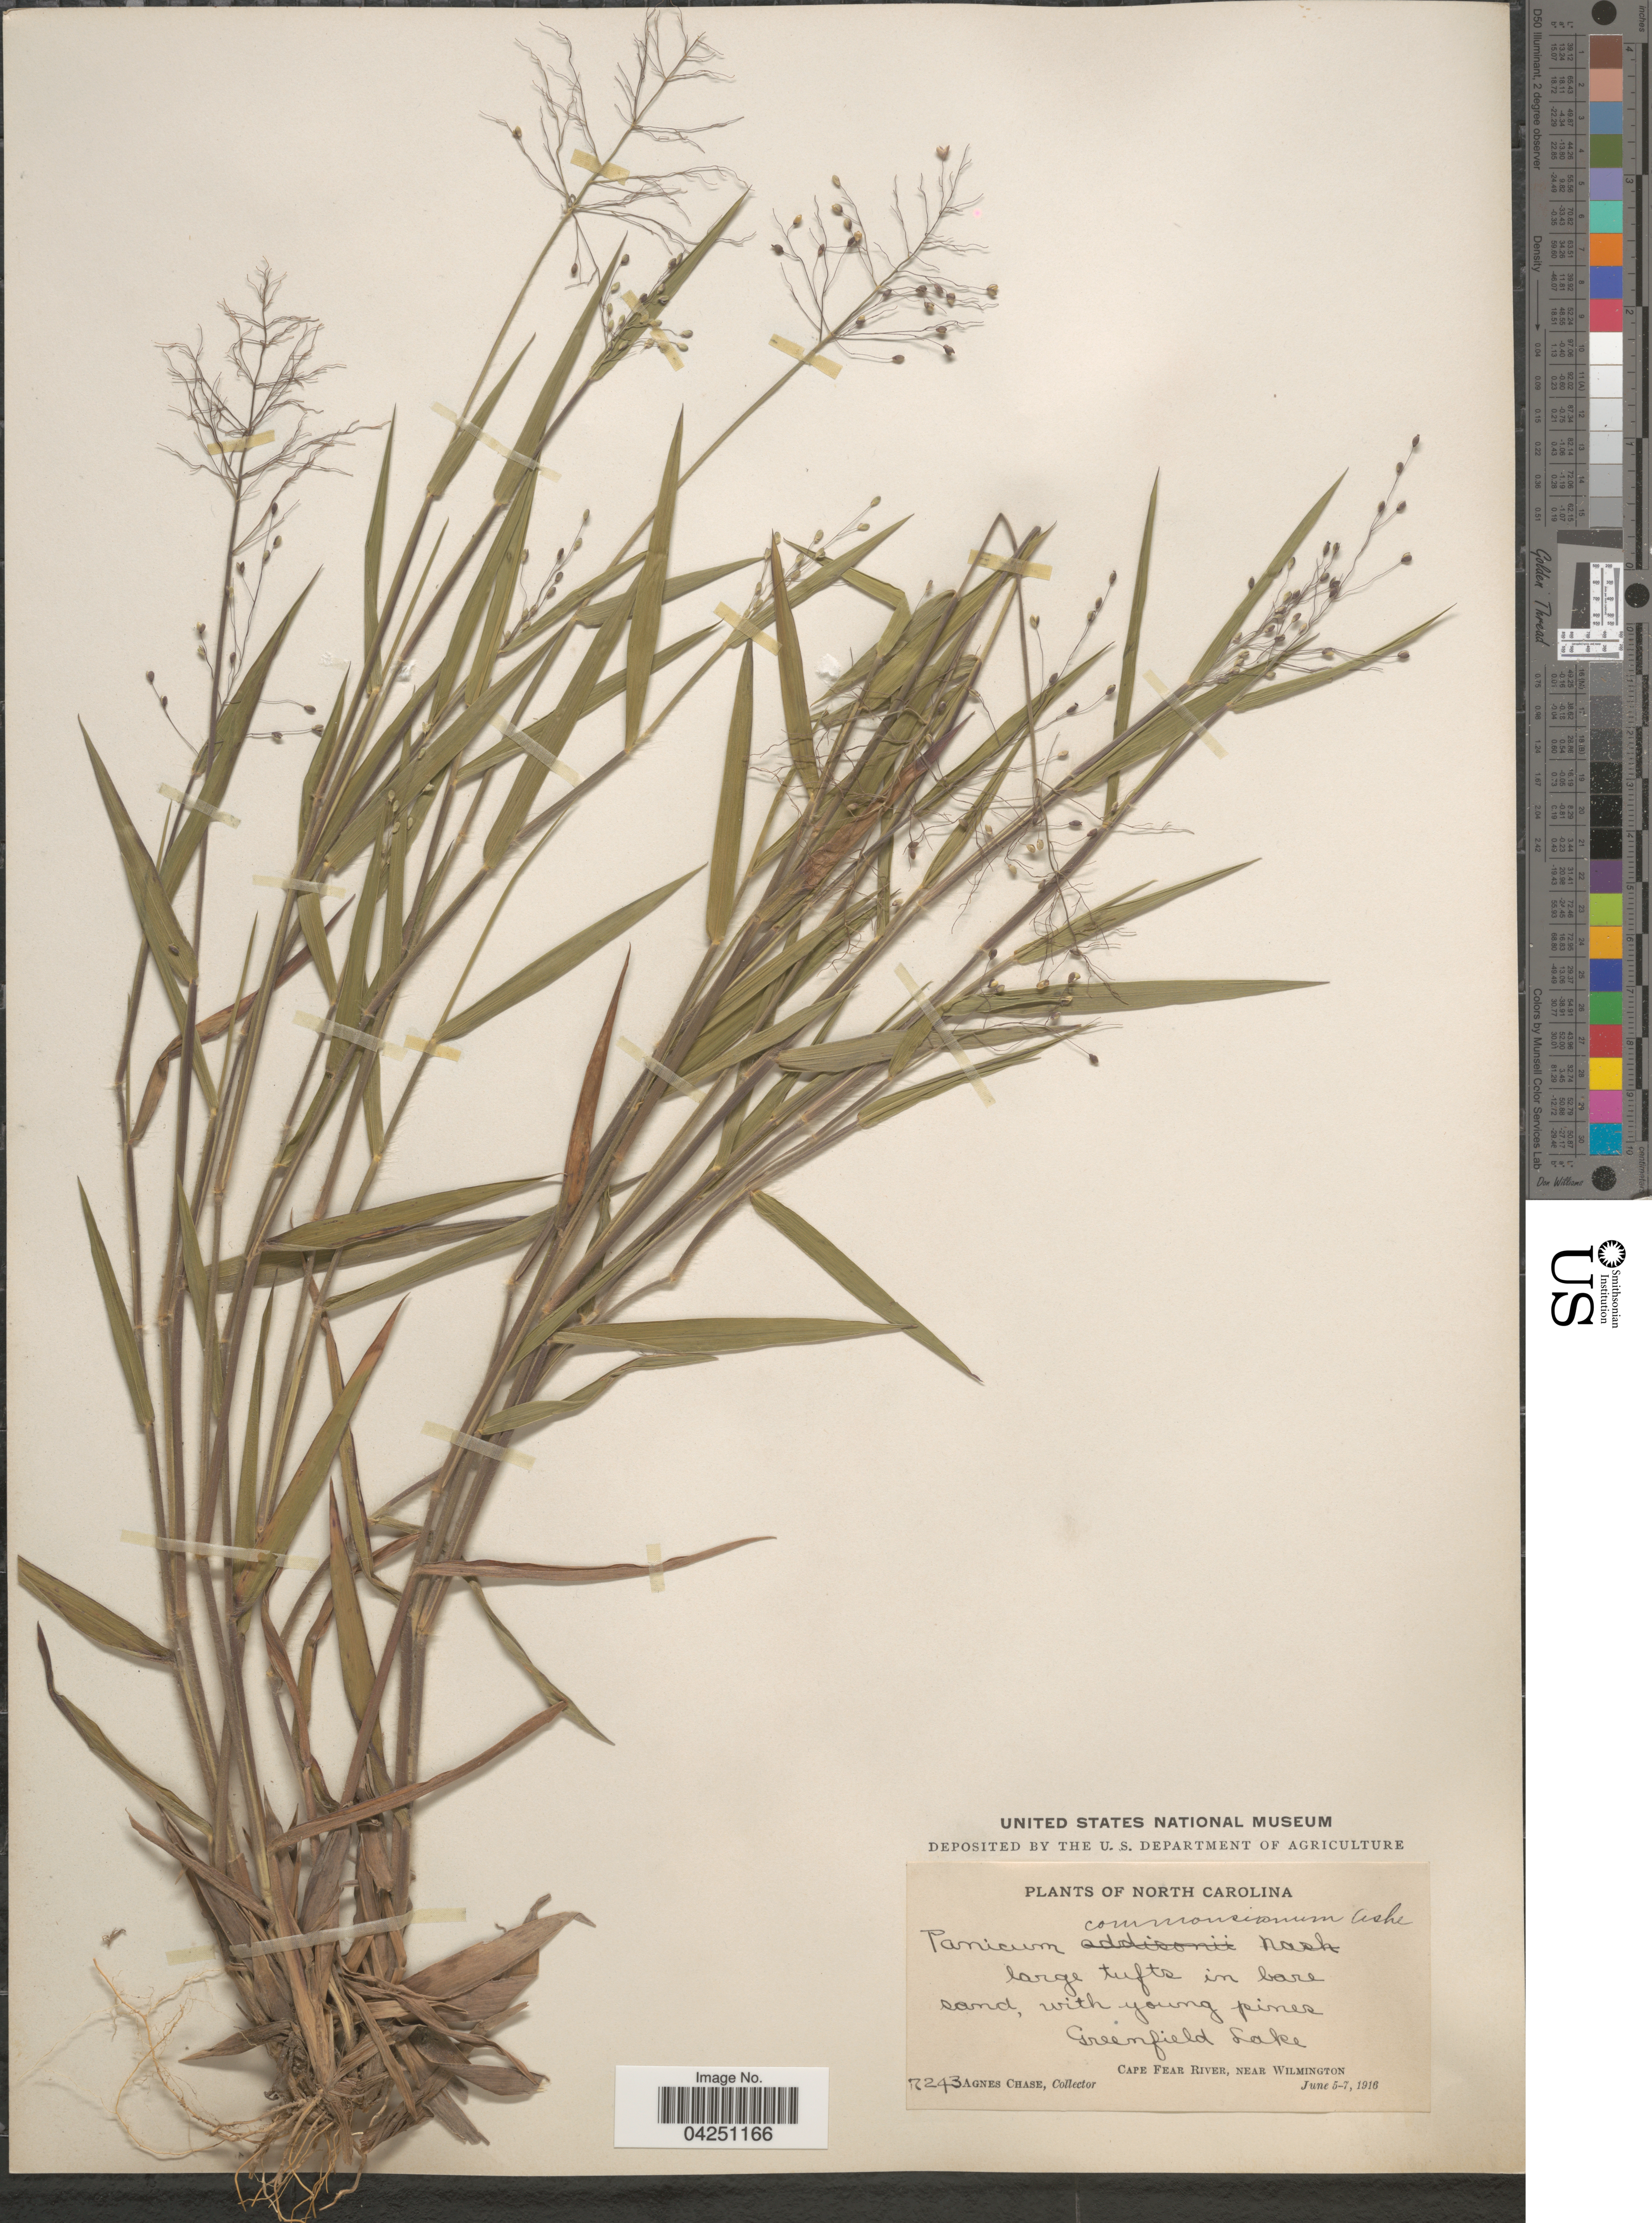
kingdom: Plantae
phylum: Tracheophyta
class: Liliopsida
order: Poales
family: Poaceae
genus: Dichanthelium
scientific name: Dichanthelium acuminatum var. acuminatum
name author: (Sw.) Gould & C.A. Clark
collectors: A. Chase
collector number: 7243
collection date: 1916-06-05/1916-06-07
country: United States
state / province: North Carolina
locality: Greenfield Lake. Cape Fear River, near Wilmington.